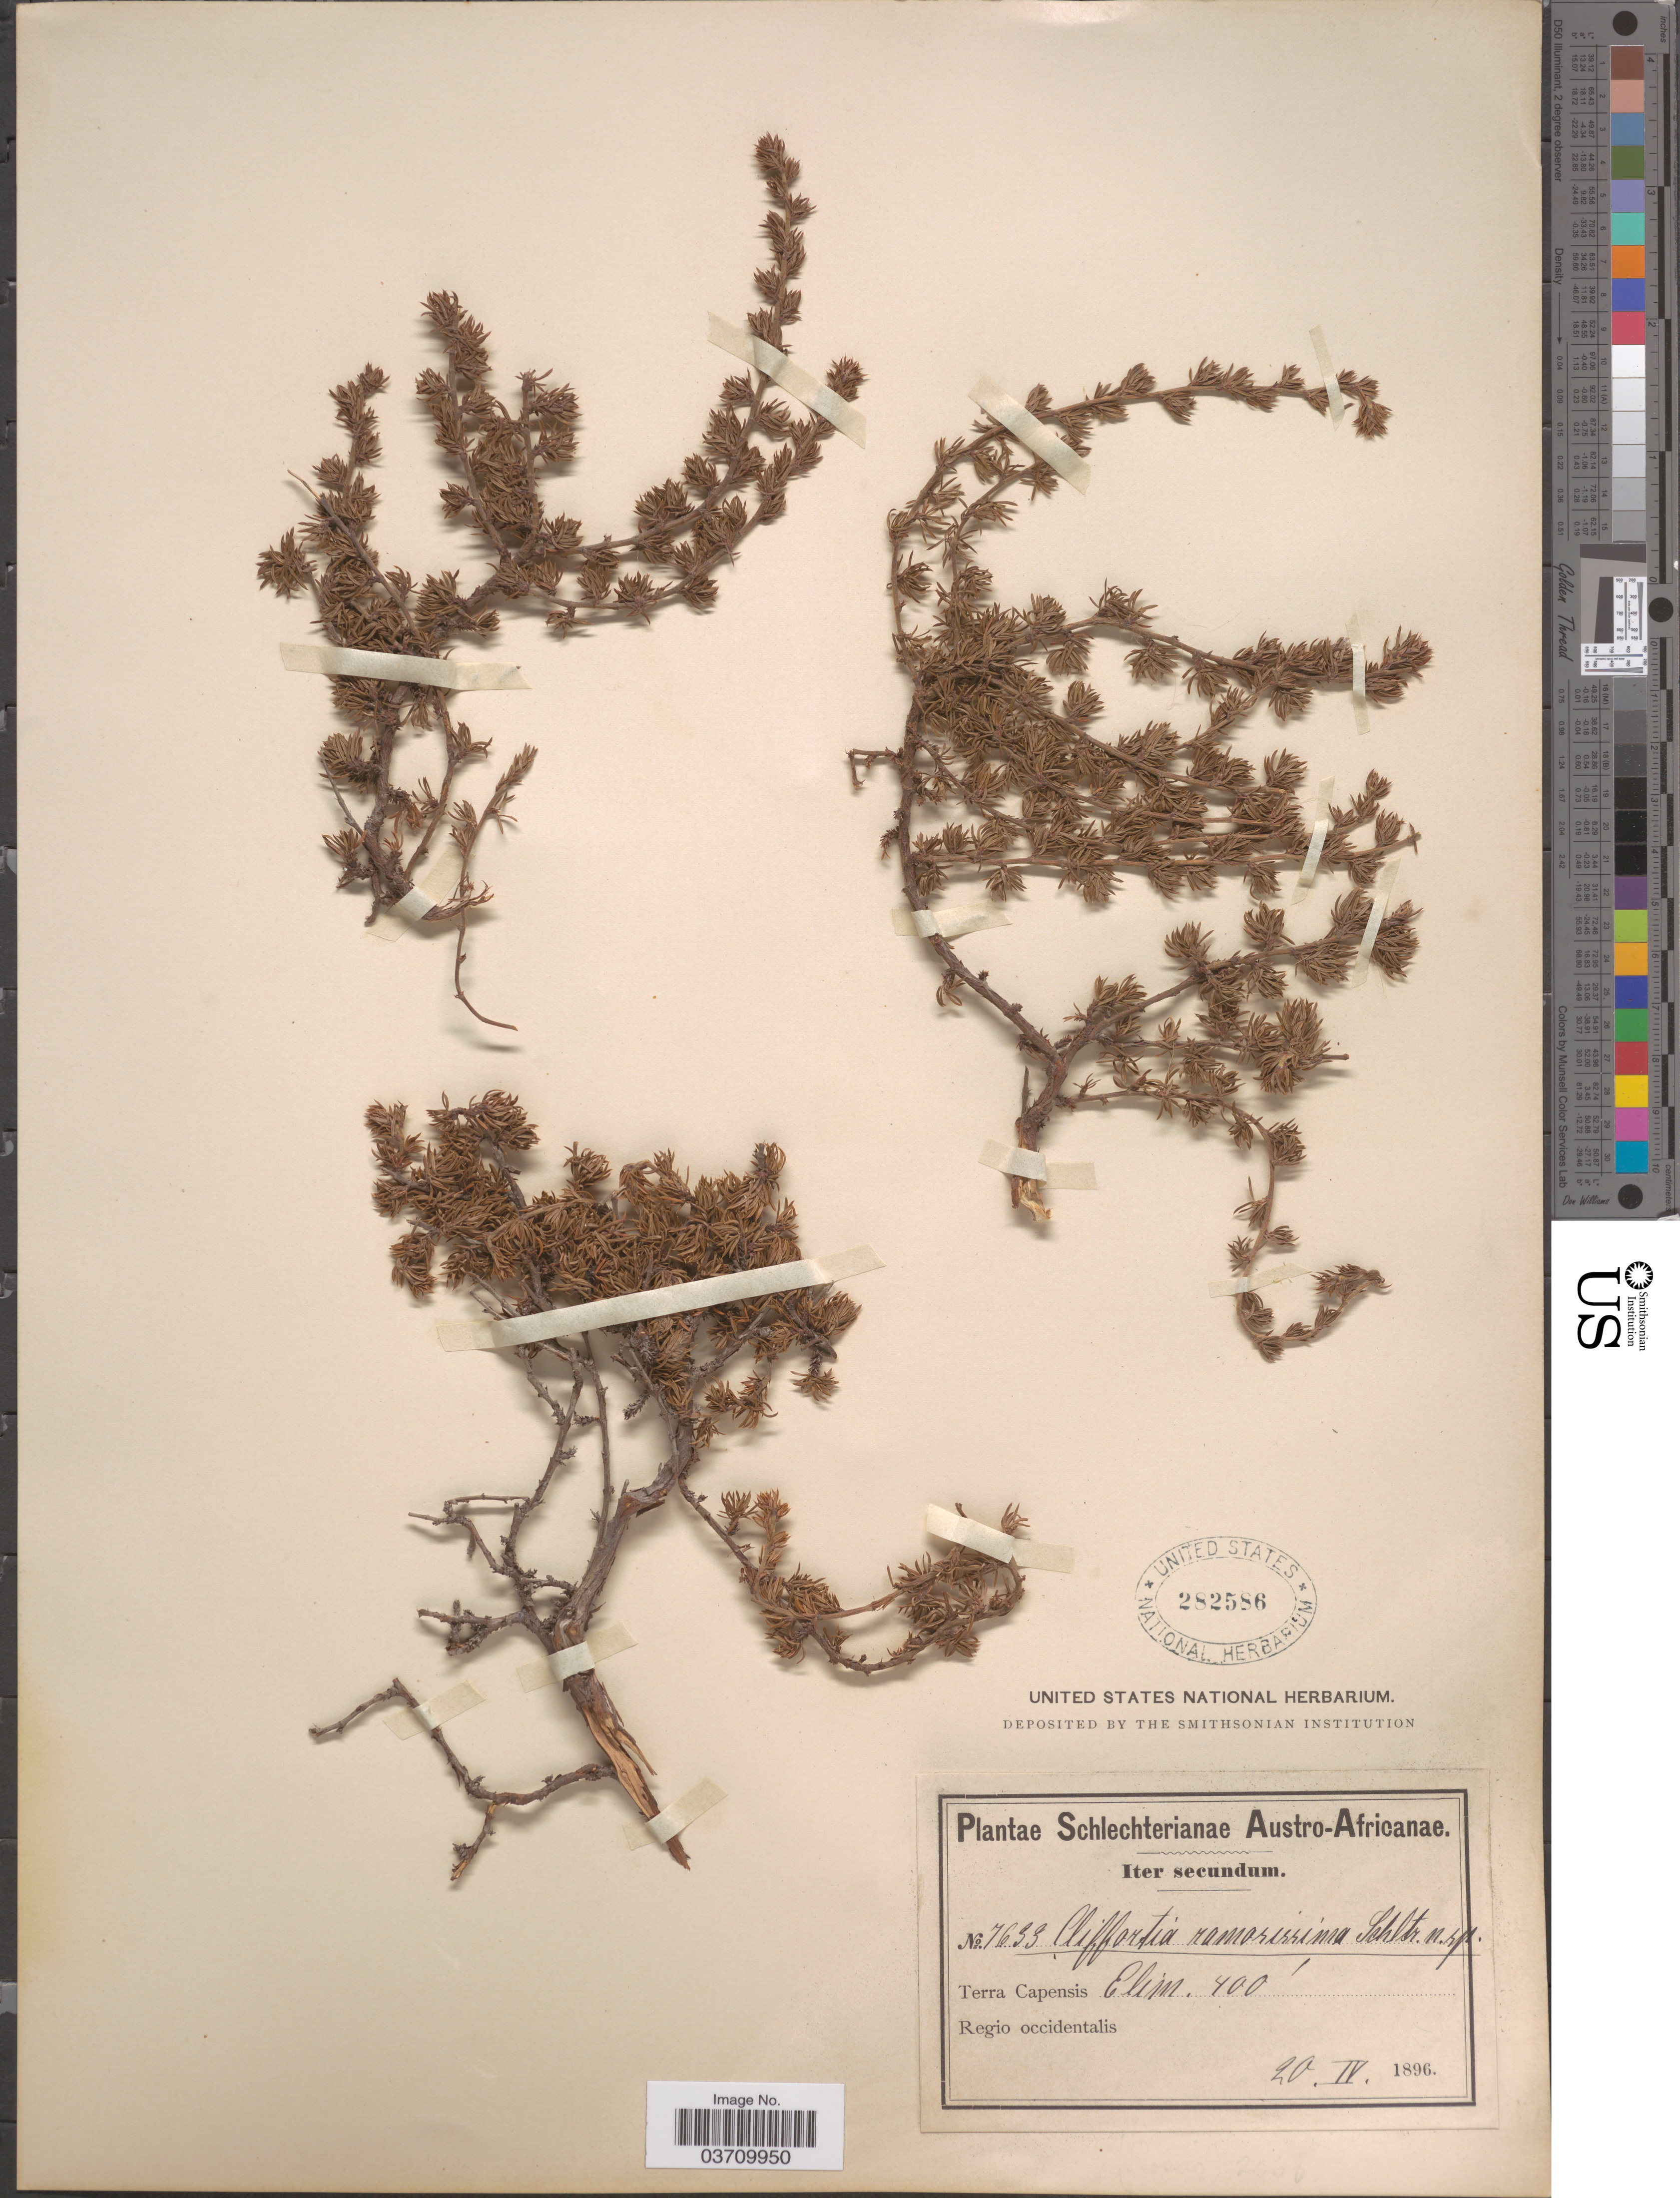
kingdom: Plantae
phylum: Tracheophyta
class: Magnoliopsida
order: Rosales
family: Rosaceae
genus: Cliffortia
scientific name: Cliffortia ramosissima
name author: Schltr.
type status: Possible Type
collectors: Schlechter, --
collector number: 7633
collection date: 1896-04-20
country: South Africa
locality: Austro-Africanae. Terra Capensis. Regio occidentalis. Elim.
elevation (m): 122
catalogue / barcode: US 282586